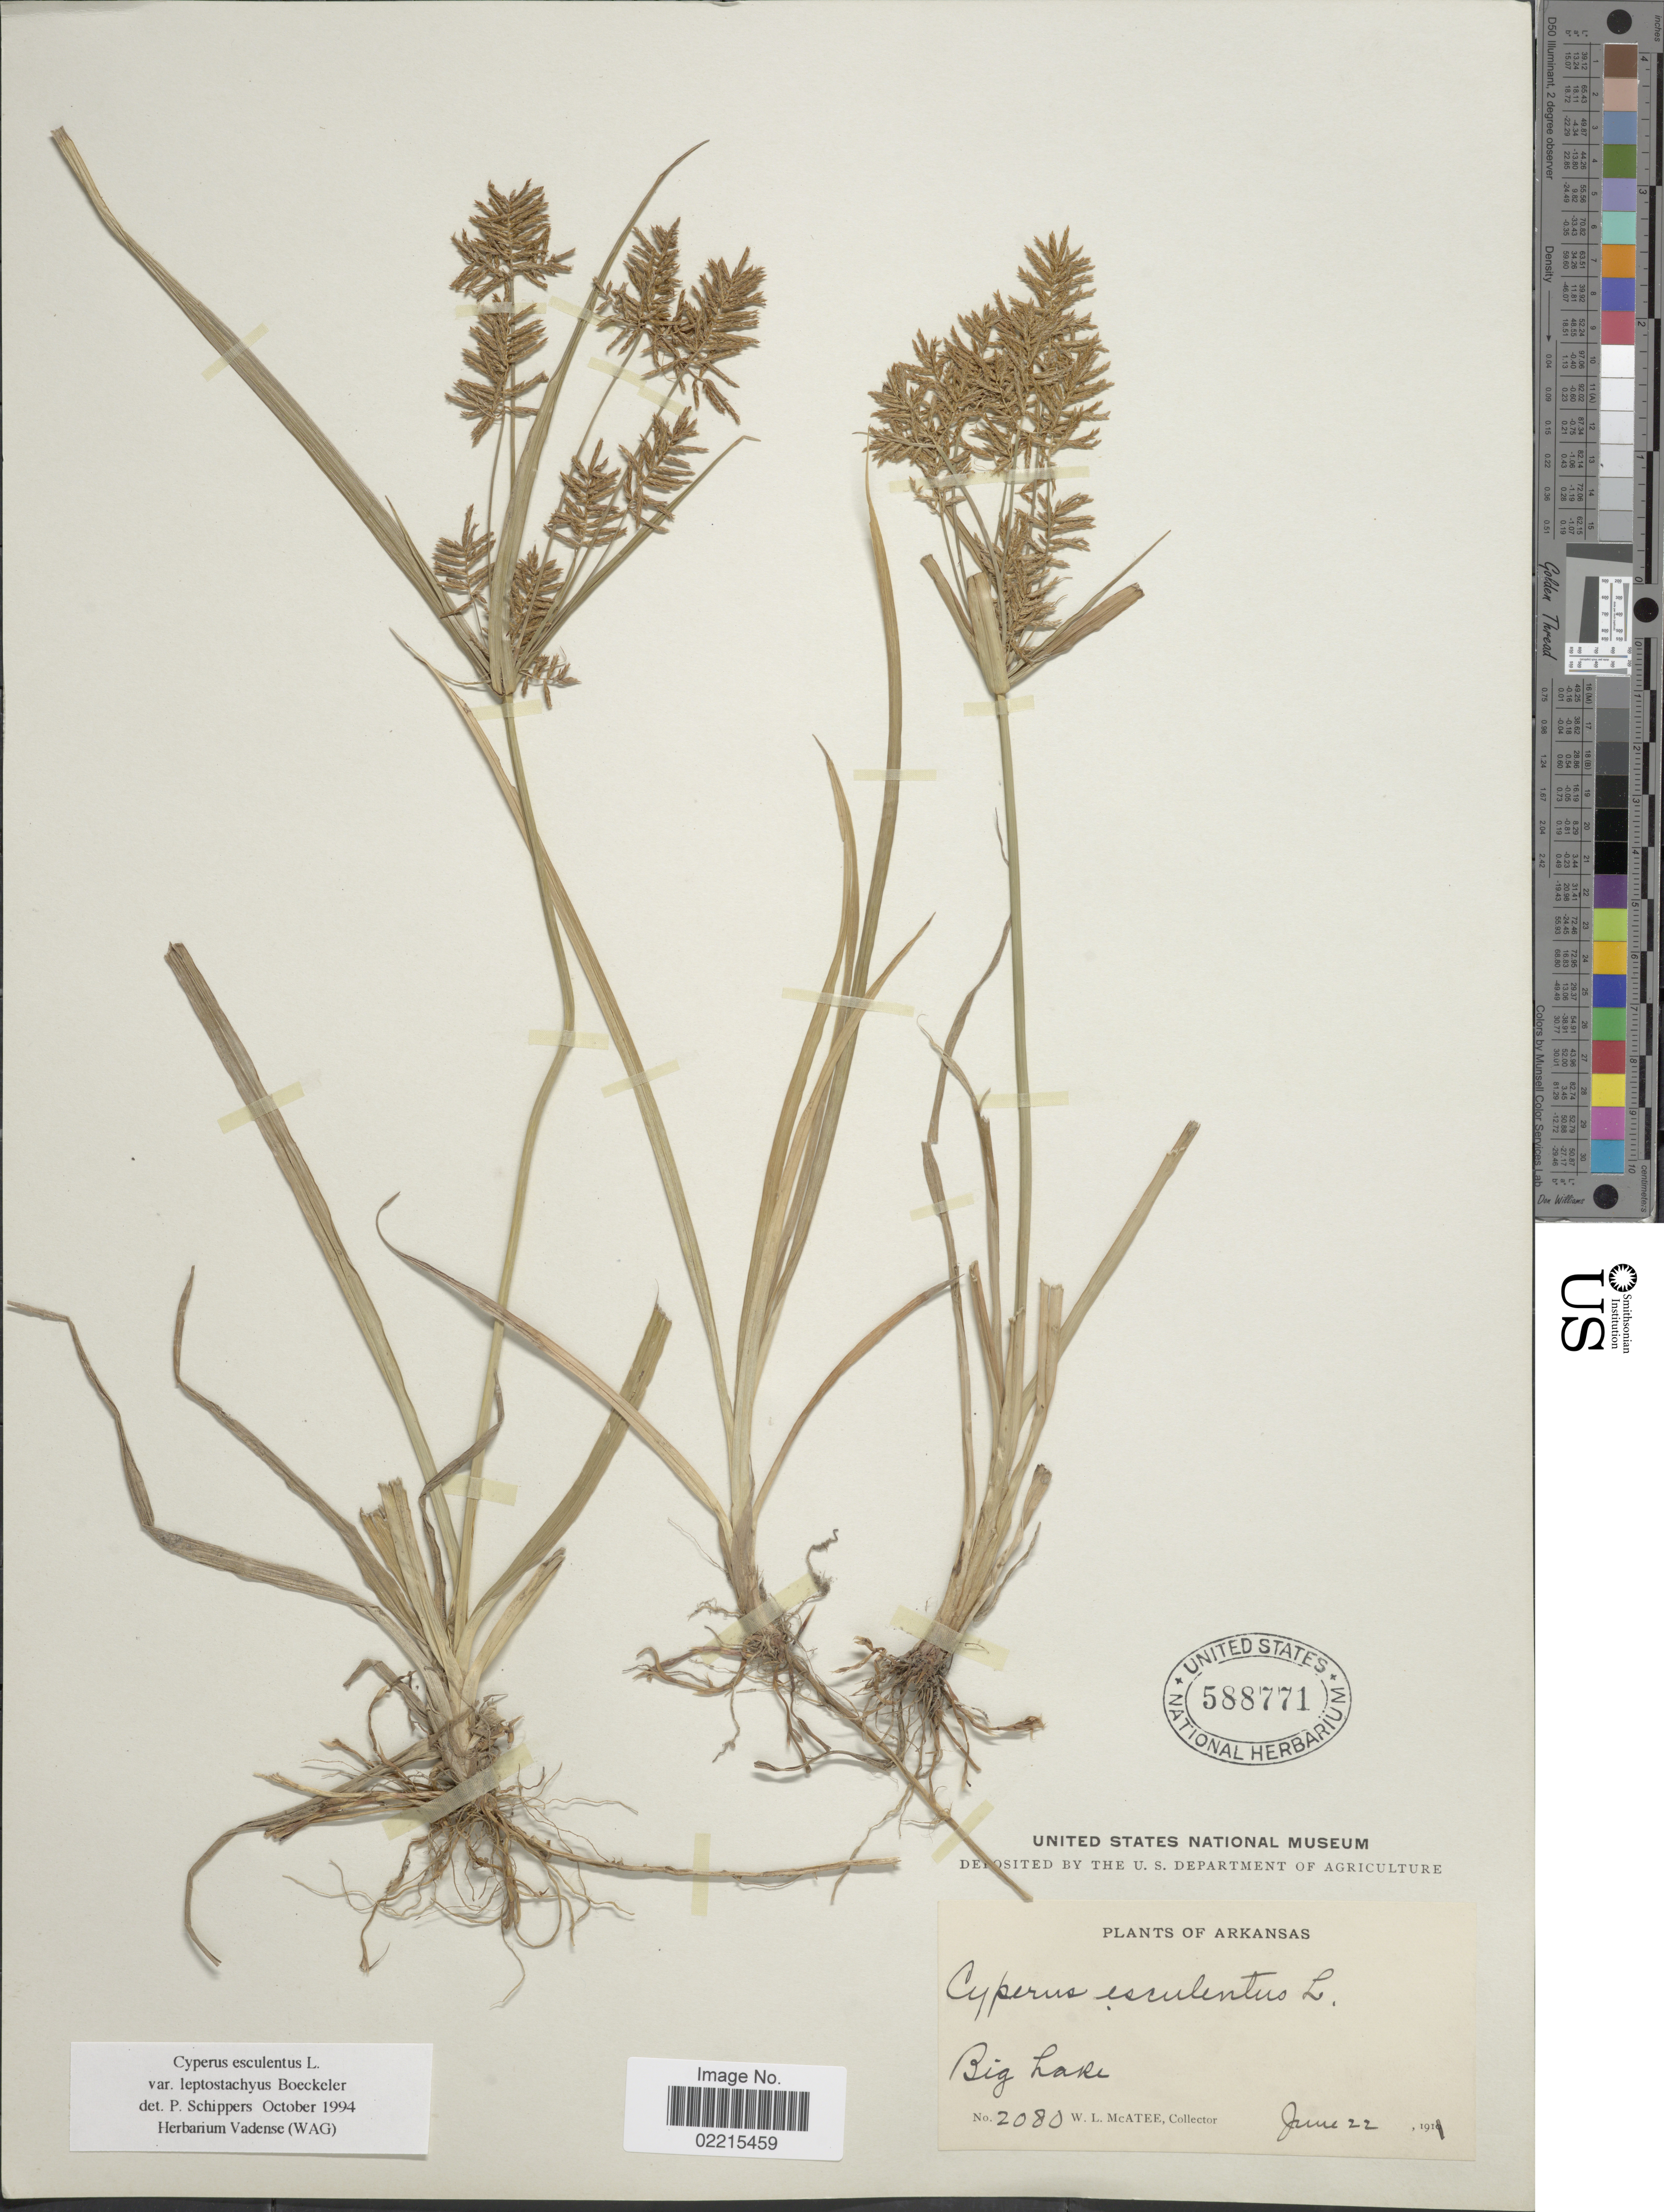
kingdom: Plantae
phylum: Tracheophyta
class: Liliopsida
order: Poales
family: Cyperaceae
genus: Cyperus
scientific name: Cyperus esculentus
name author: L.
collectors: W. McAtic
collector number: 2080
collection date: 1911-06-22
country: United States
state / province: Arkansas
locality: Big Lake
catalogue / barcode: US 588771